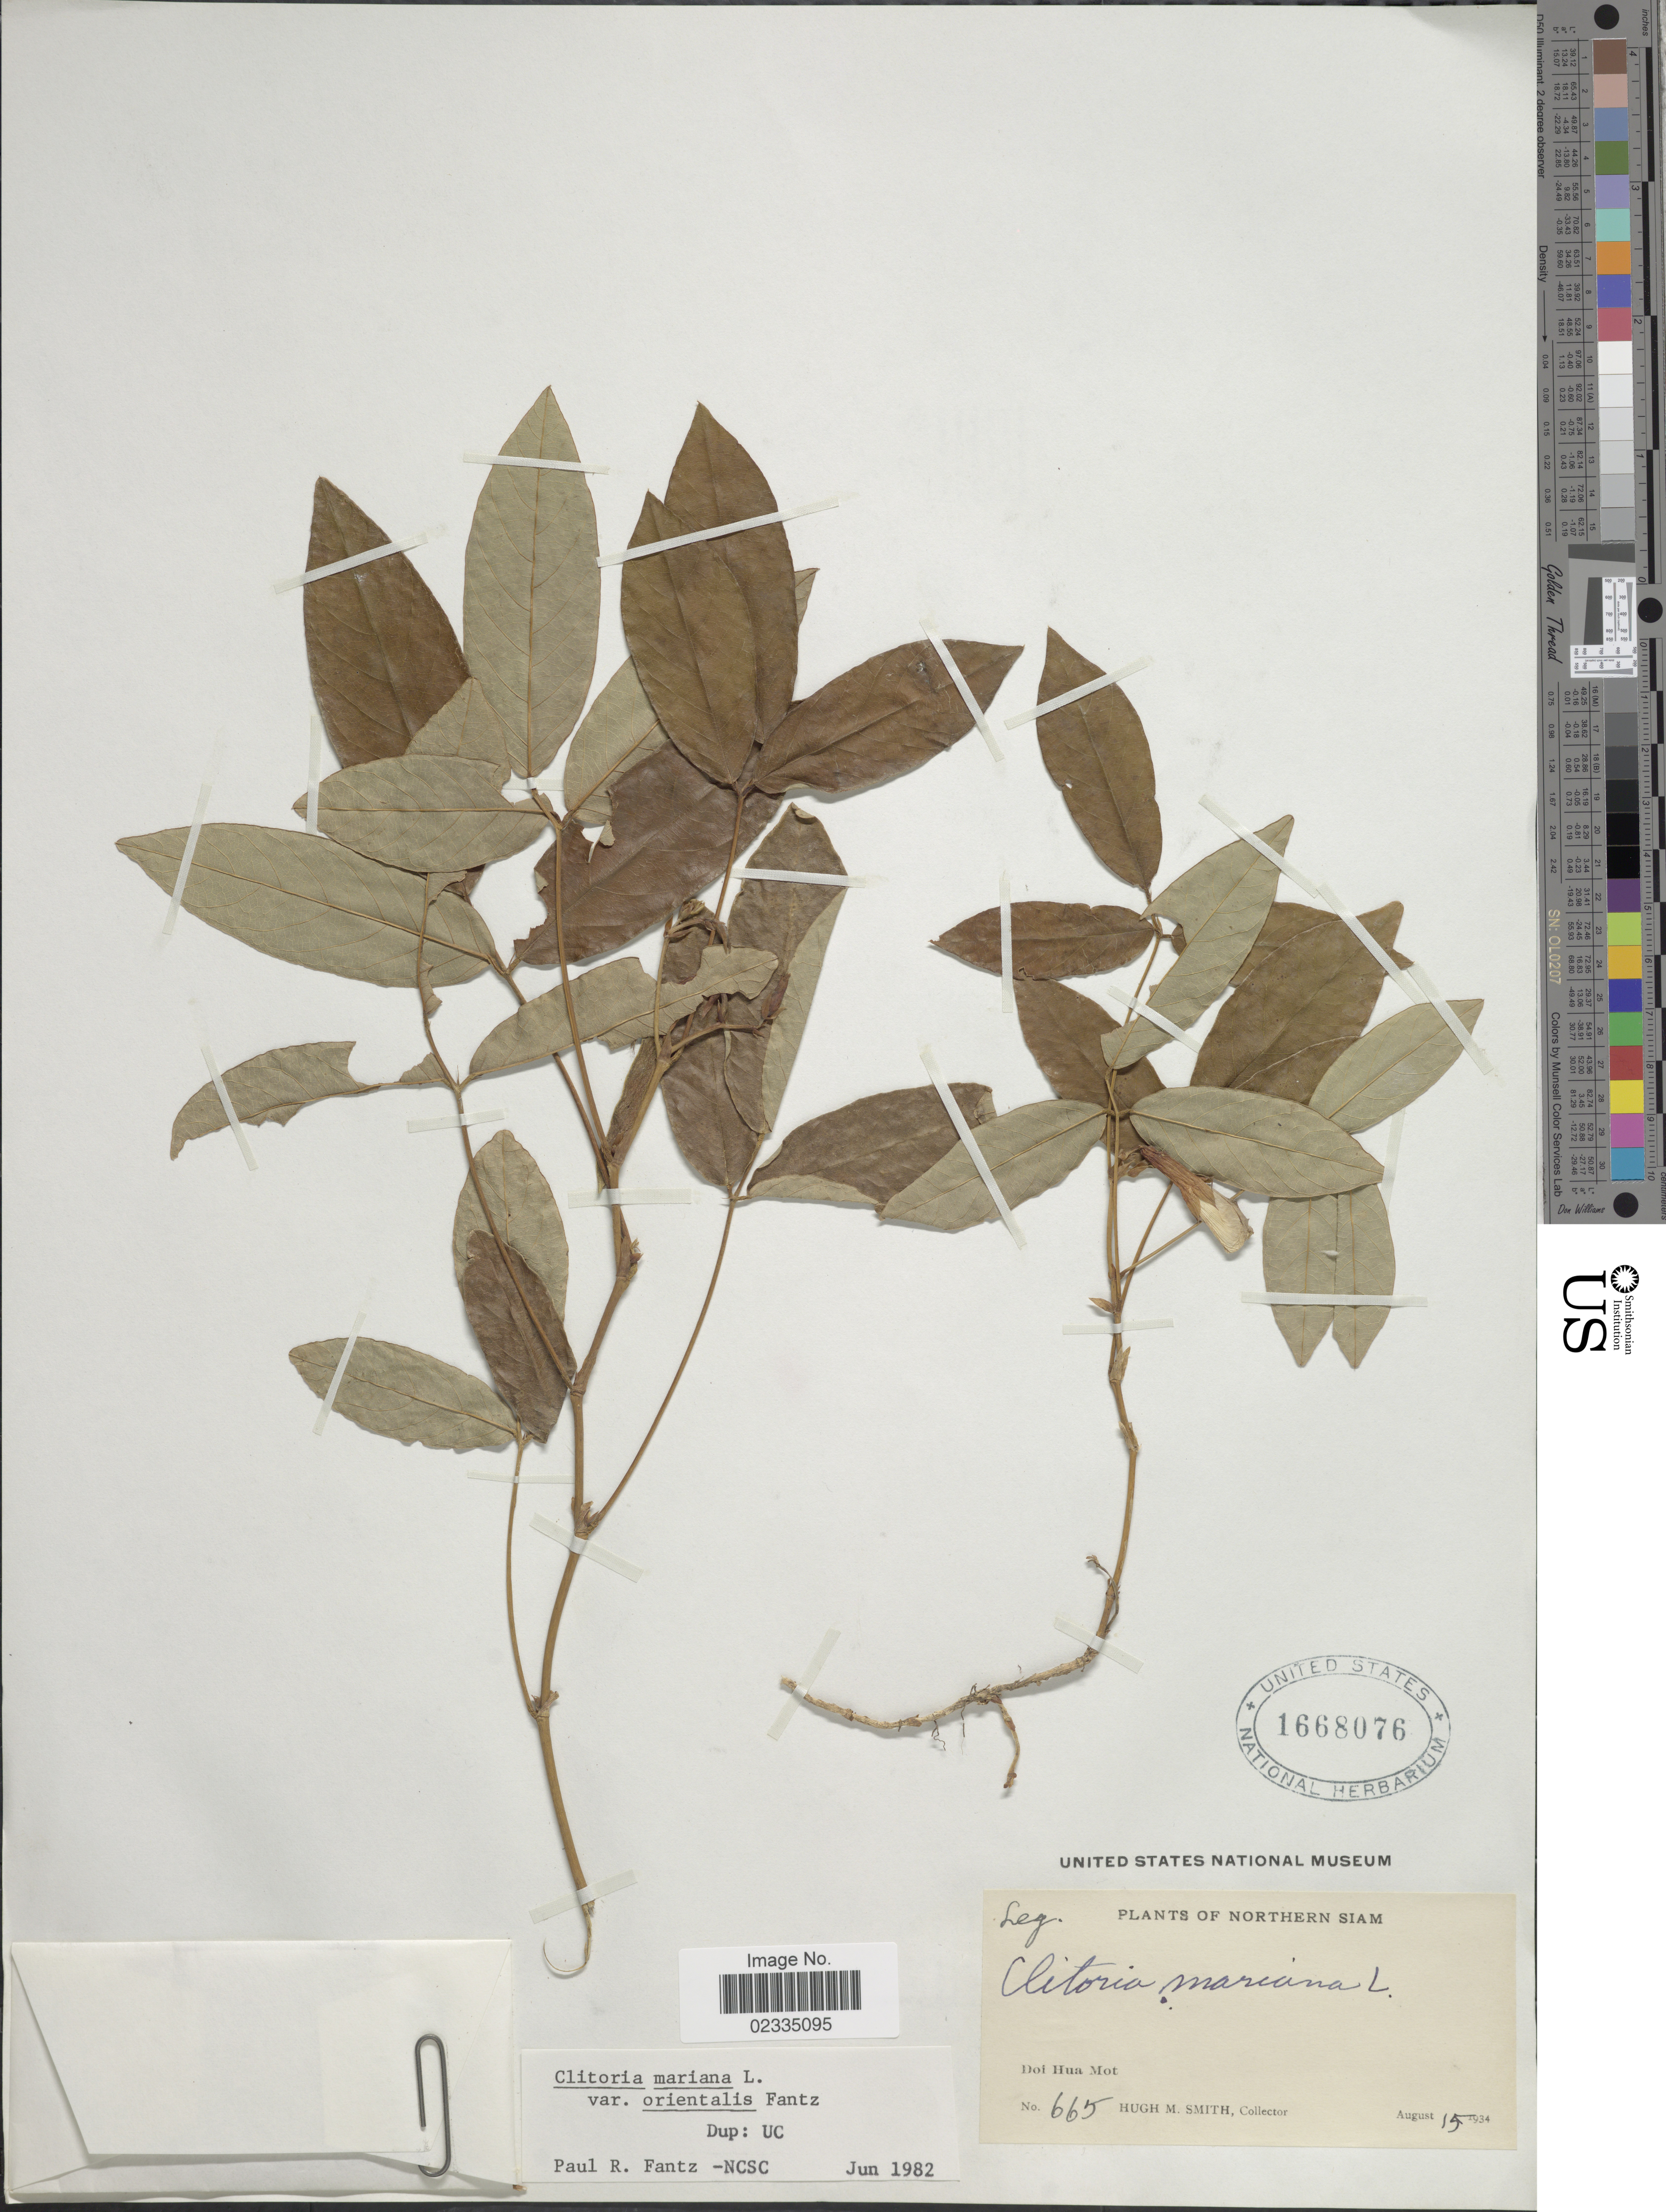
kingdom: Plantae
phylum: Tracheophyta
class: Magnoliopsida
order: Fabales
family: Fabaceae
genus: Clitoria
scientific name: Clitoria mariana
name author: L.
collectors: H. M. Smith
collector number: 665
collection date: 1934-08-15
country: Thailand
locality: Northern Siam, Doi Hua Mot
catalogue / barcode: US 1668076